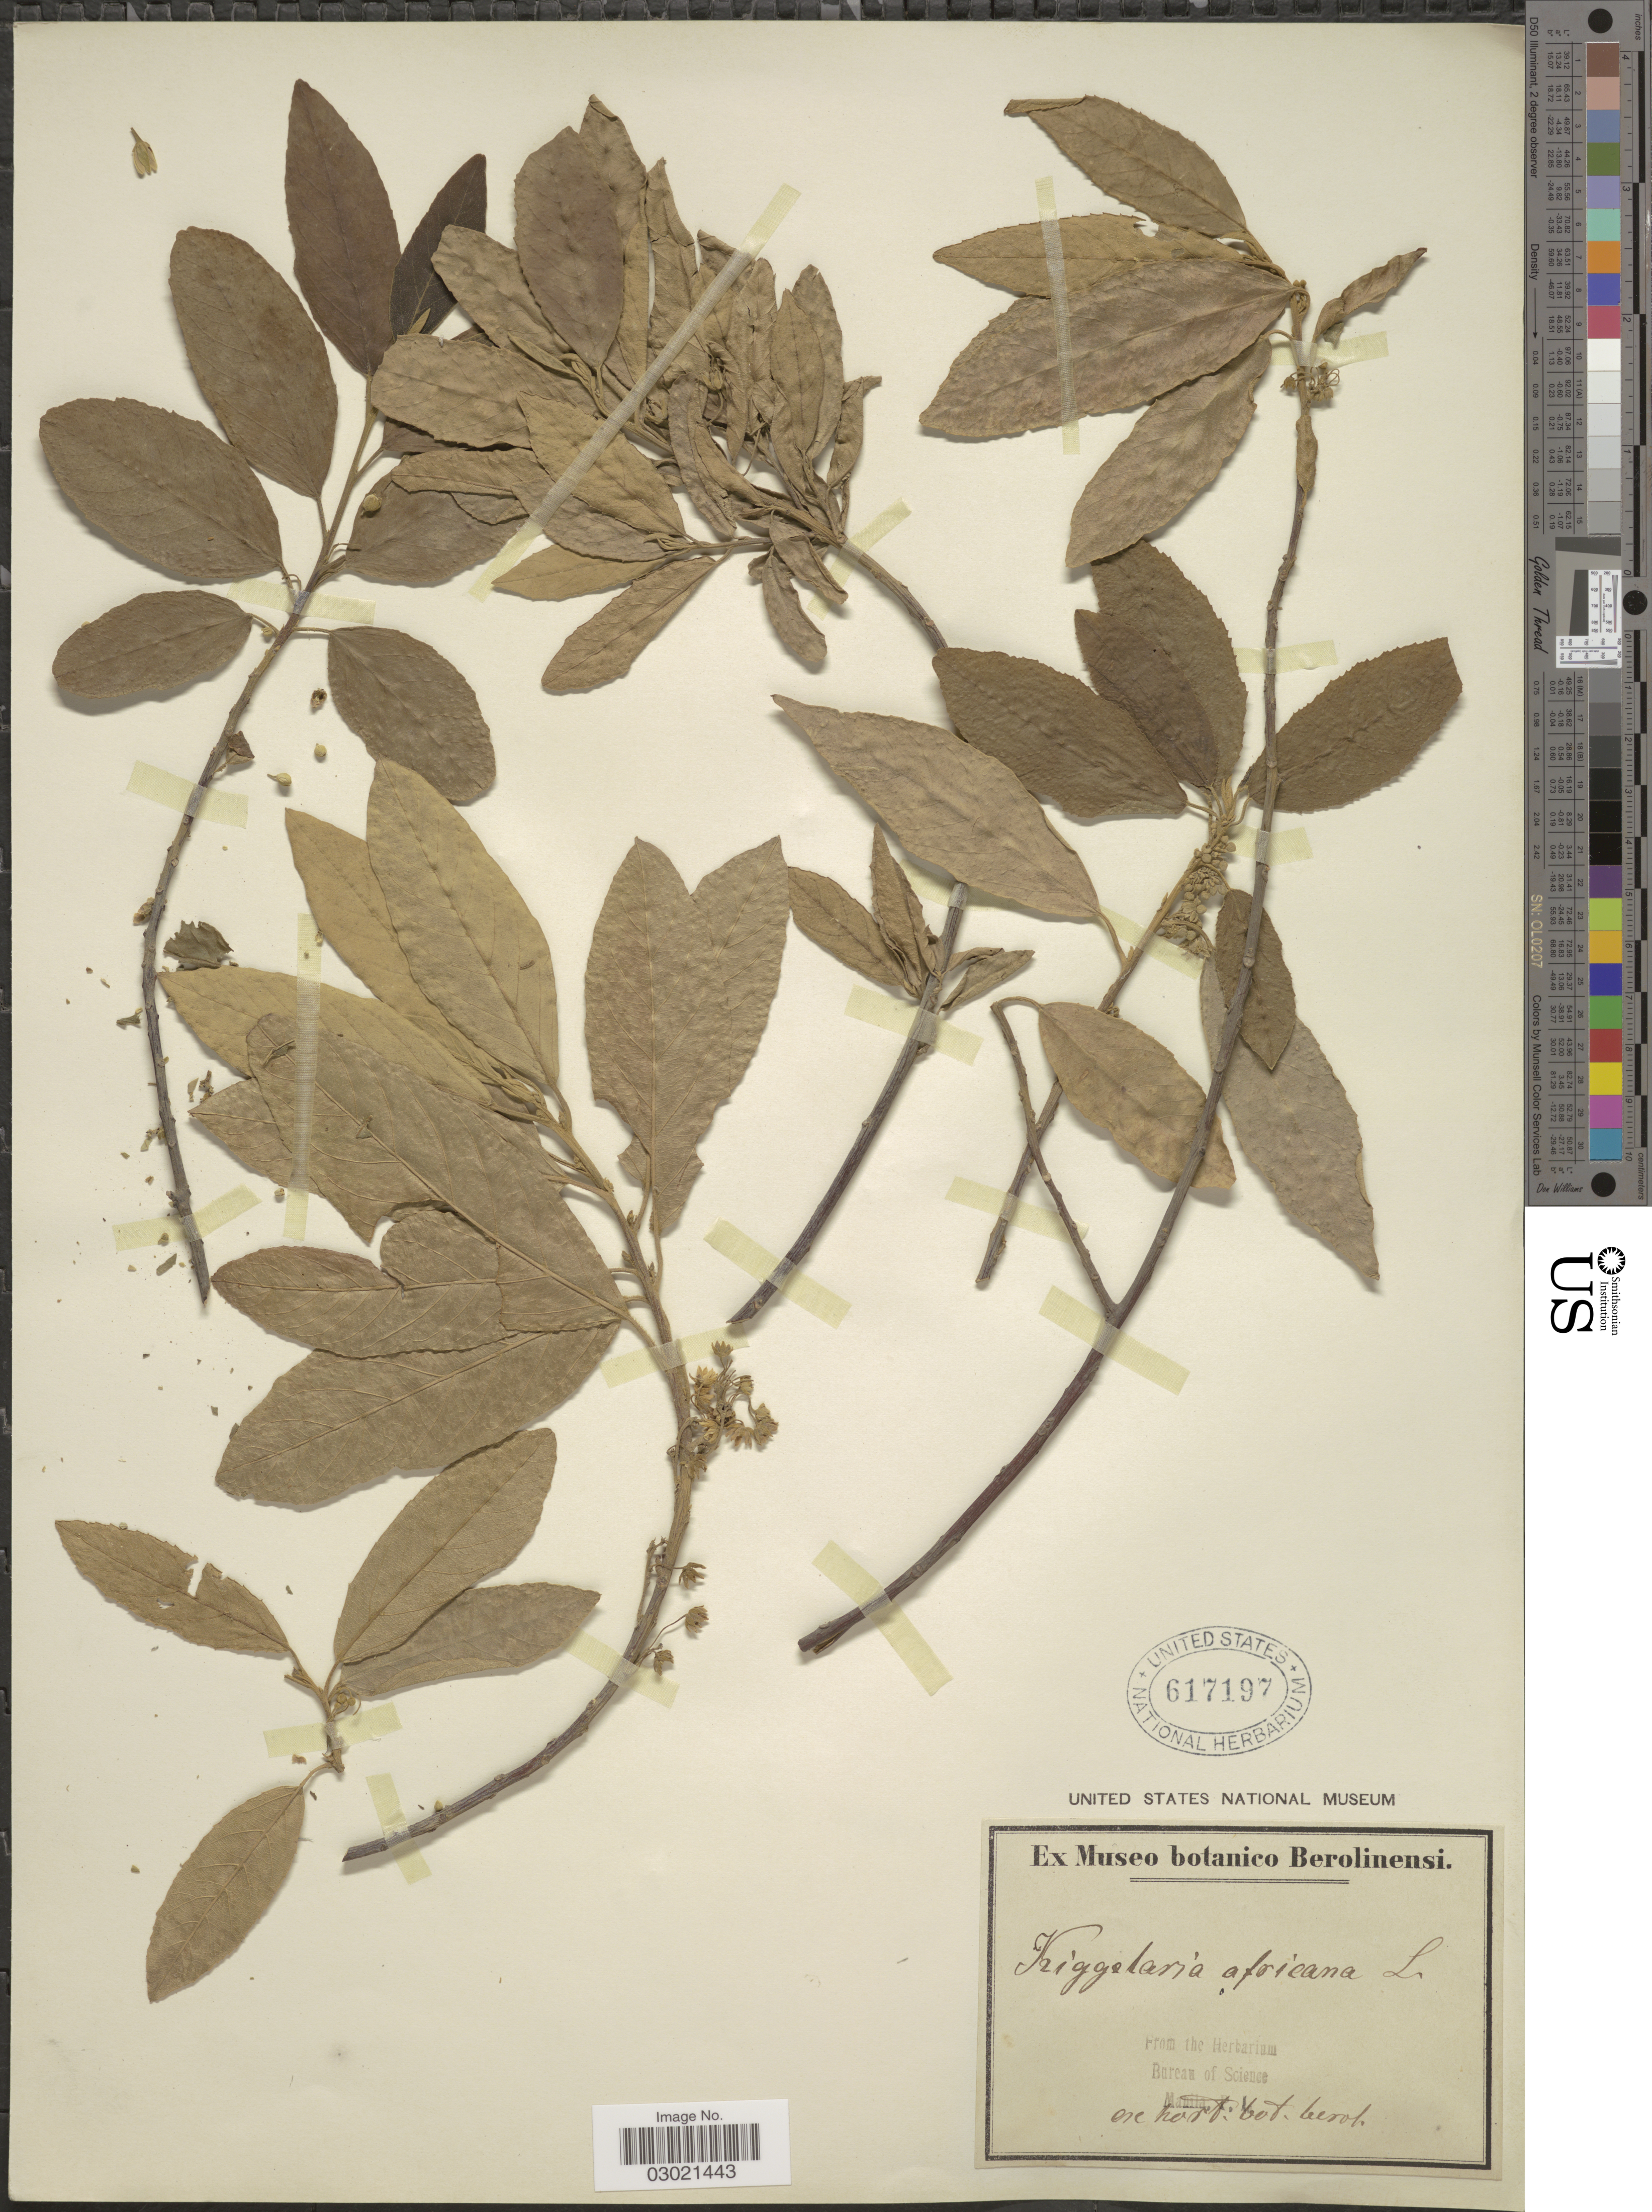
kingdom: Plantae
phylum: Tracheophyta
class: Magnoliopsida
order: Malpighiales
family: Achariaceae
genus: Kiggelaria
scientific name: Kiggelaria africana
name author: L.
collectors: ex Museo Botanico Berolinensi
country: Germany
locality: Ex hort. bot. berol.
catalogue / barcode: US 617197